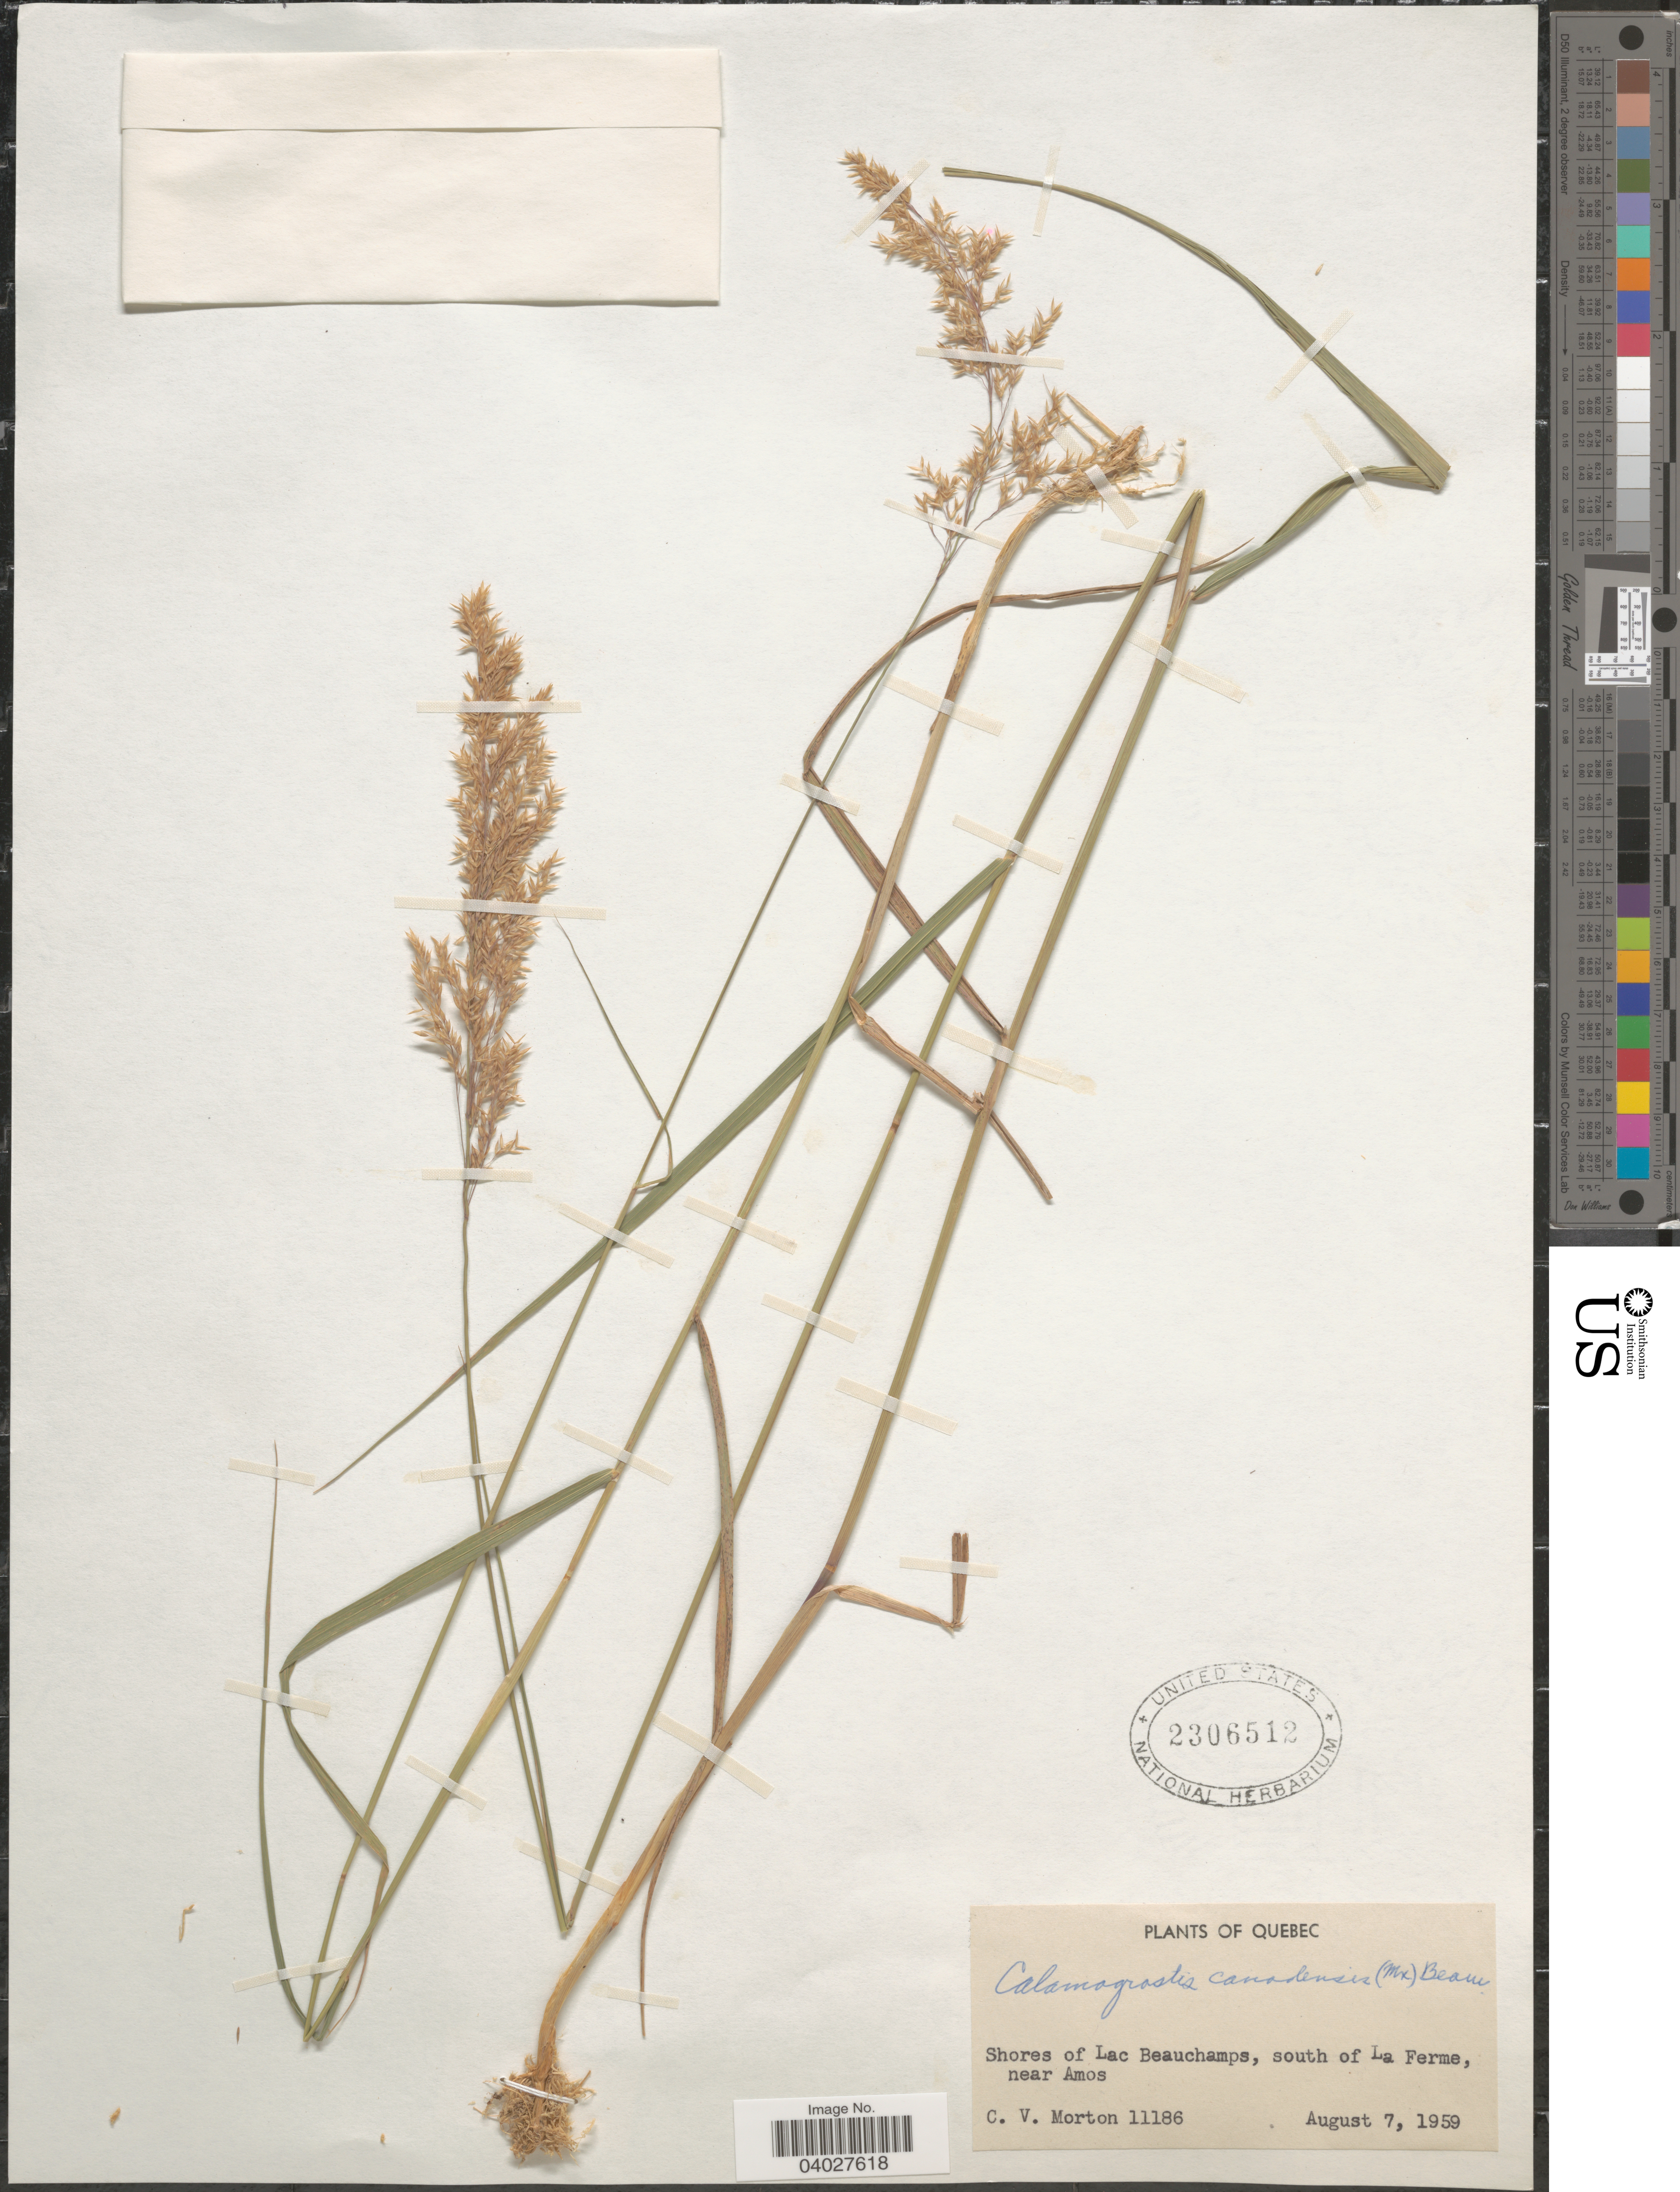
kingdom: Plantae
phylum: Tracheophyta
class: Liliopsida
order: Poales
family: Poaceae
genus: Calamagrostis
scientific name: Calamagrostis canadensis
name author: (Michx.) P. Beauv.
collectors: C. V. Morton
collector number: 11186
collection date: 1959-08-07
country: Canada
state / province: Quebec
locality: Shores of Lac Beauchamps, south of La Ferme, near Amos.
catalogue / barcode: US 2306512